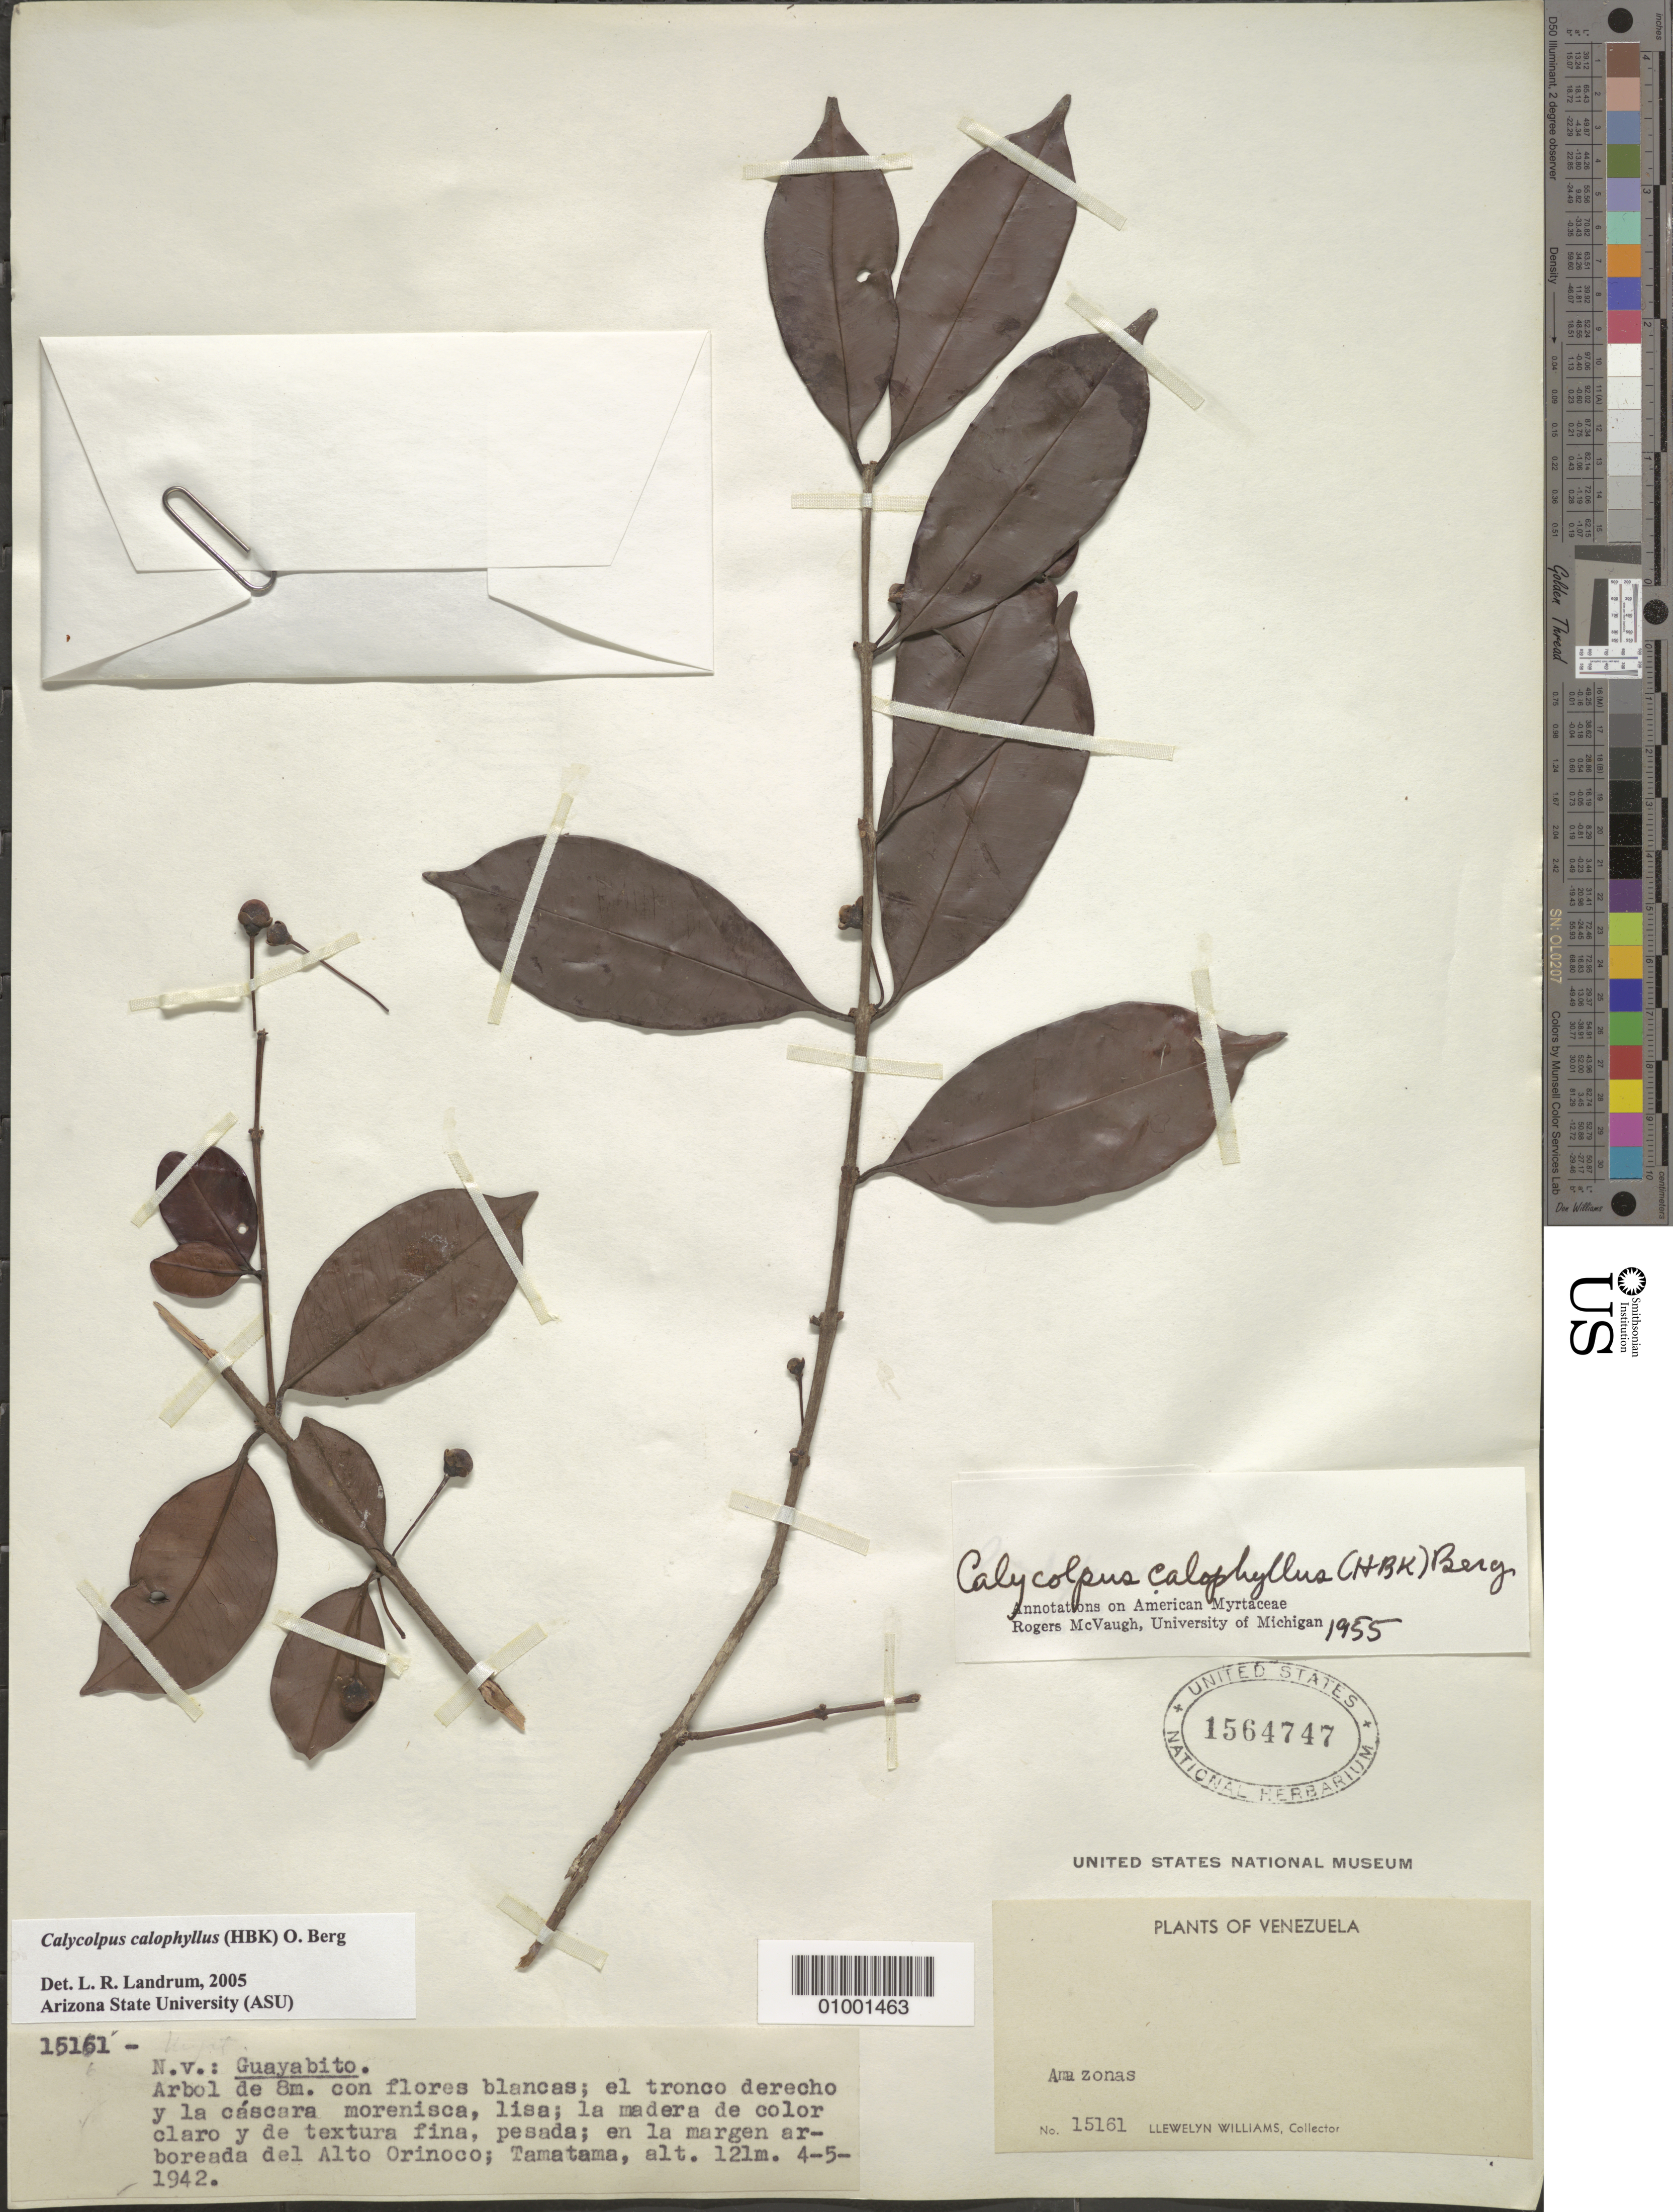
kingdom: Plantae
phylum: Tracheophyta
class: Magnoliopsida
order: Myrtales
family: Myrtaceae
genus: Calycolpus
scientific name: Calycolpus calophyllus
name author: (Kunth) O. Berg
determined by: Landrum, L. R.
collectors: Ll. Williams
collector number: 15161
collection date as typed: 4-May-42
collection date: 1942-05-04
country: Venezuela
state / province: Amazonas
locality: Alto Orinoco, Tamatama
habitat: Margen arboreada de rio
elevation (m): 121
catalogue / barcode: US 1564747